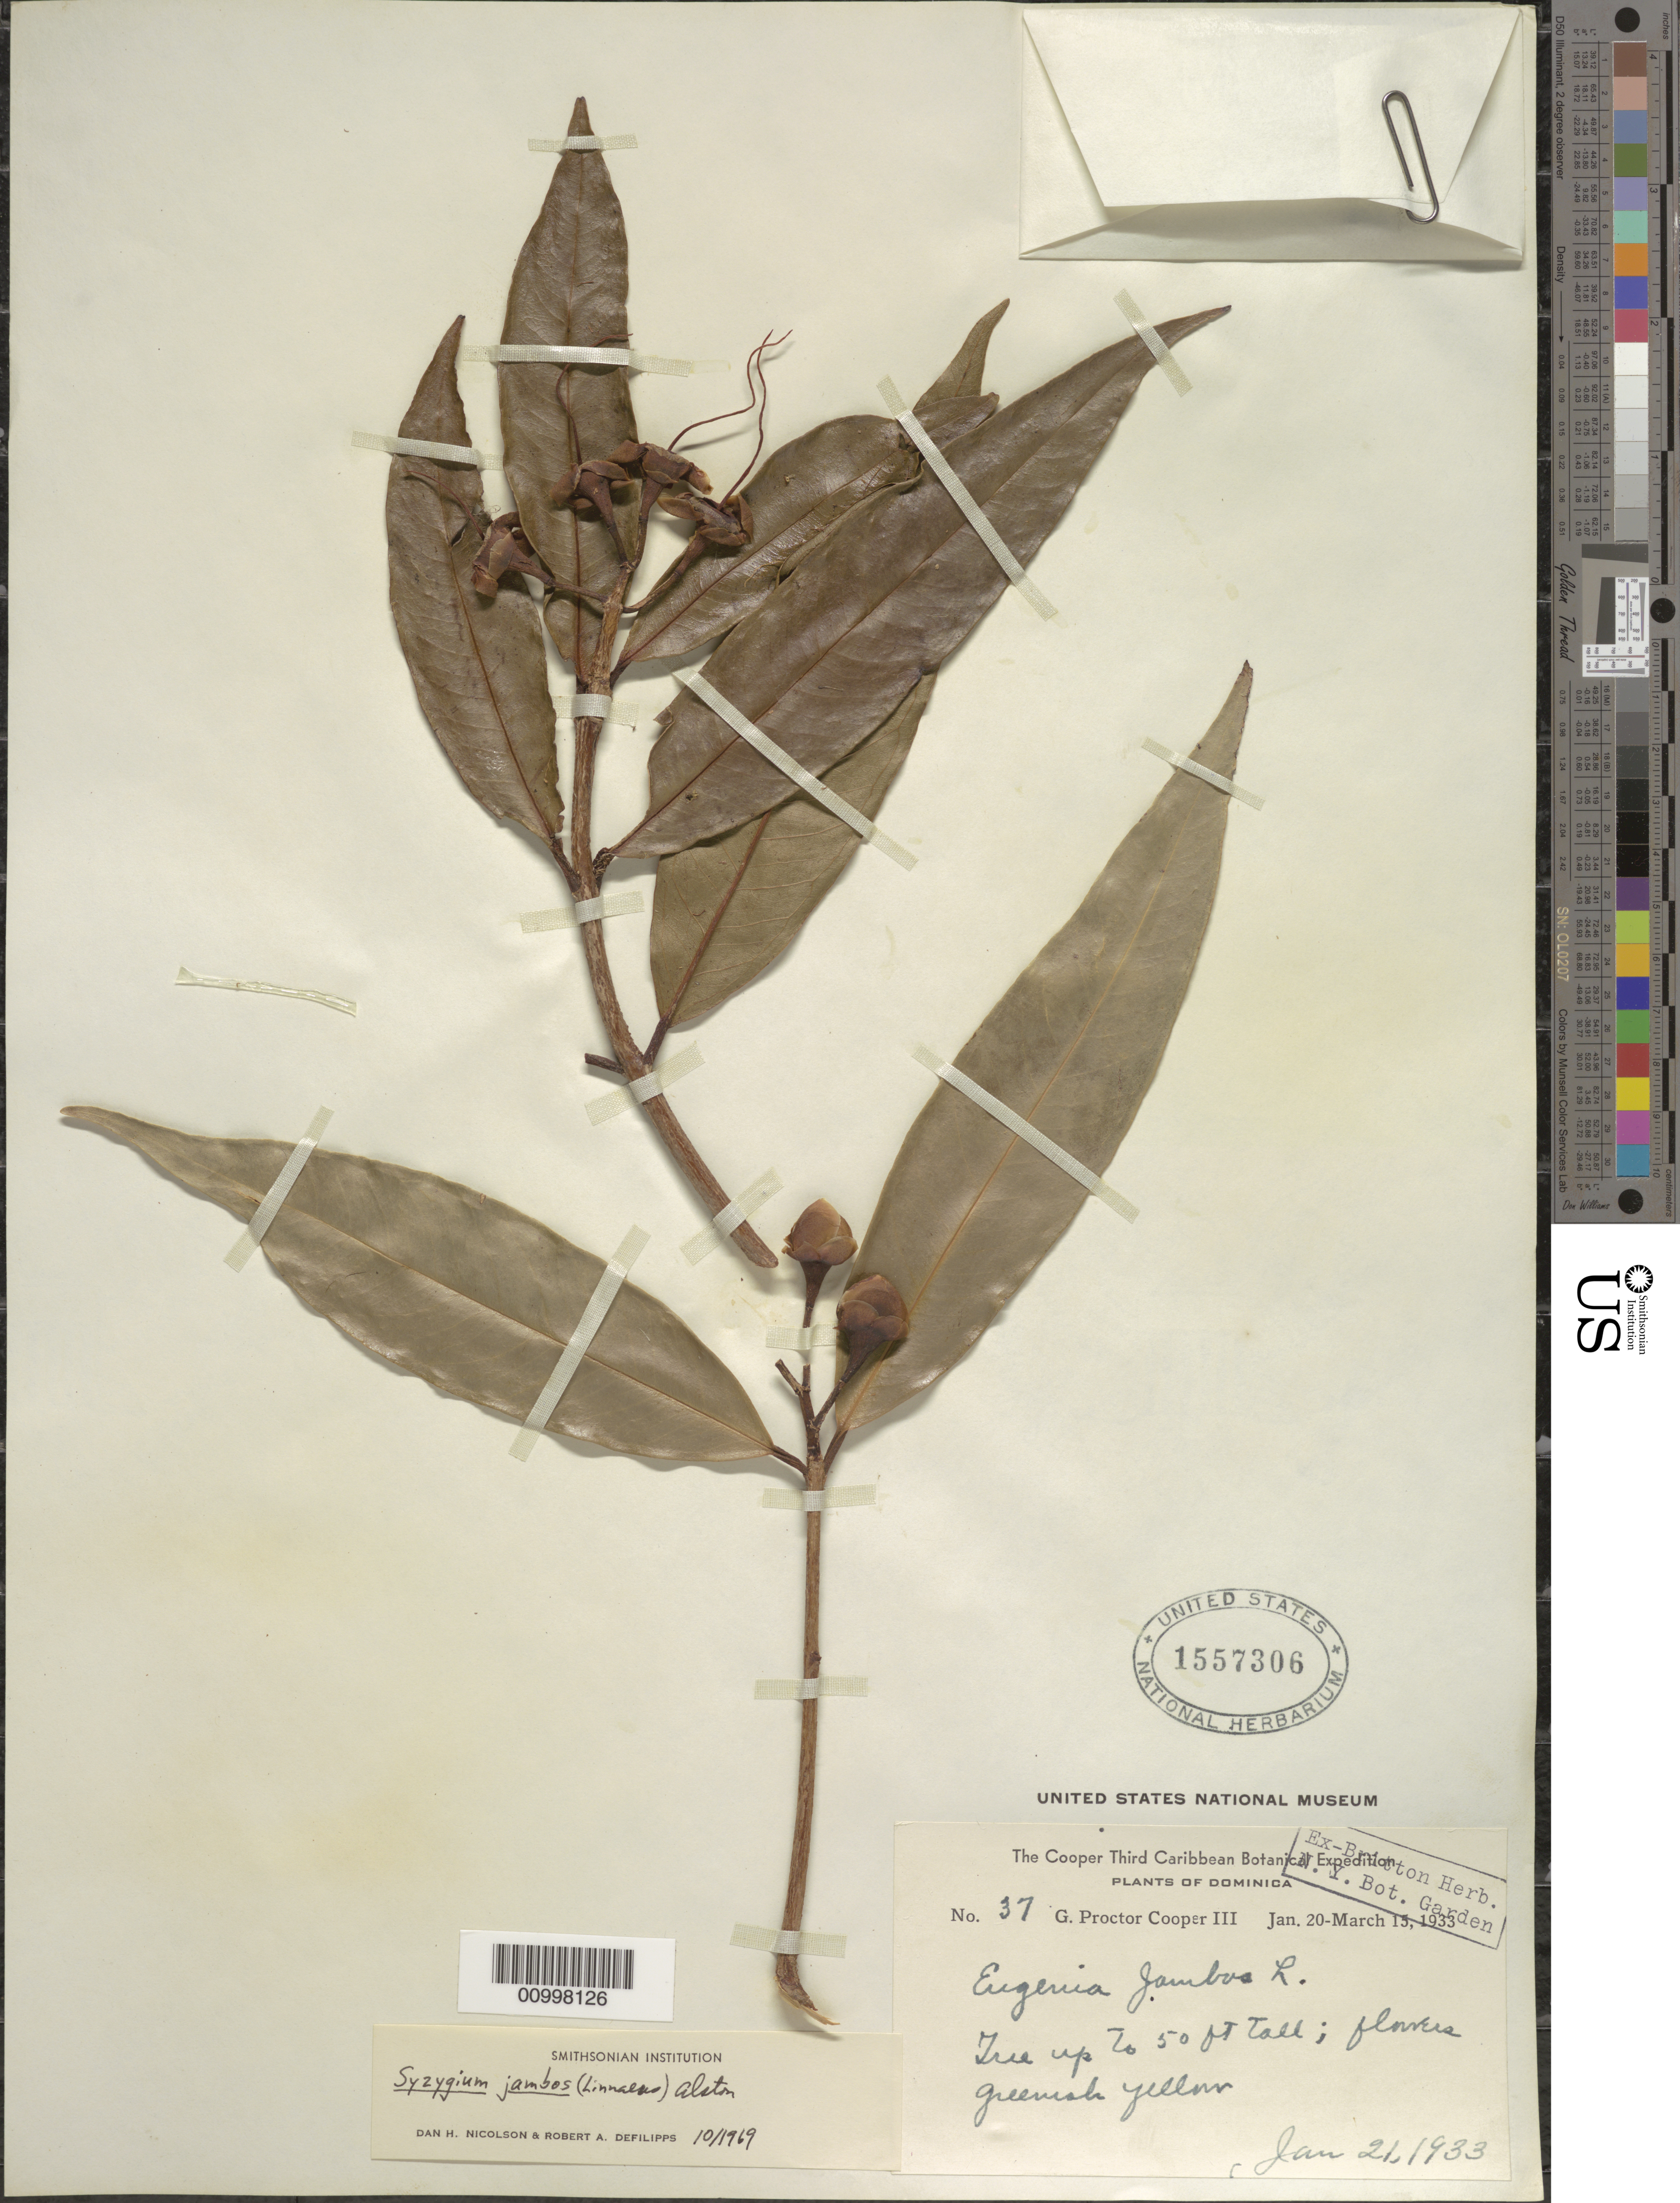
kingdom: Plantae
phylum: Tracheophyta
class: Magnoliopsida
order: Myrtales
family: Myrtaceae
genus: Syzygium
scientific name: Syzygium jambos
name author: (L.) Alston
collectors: G. Cooper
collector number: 37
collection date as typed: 21 Jan 1933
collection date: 1933-01-21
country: Dominica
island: Dominica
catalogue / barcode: US 1557306